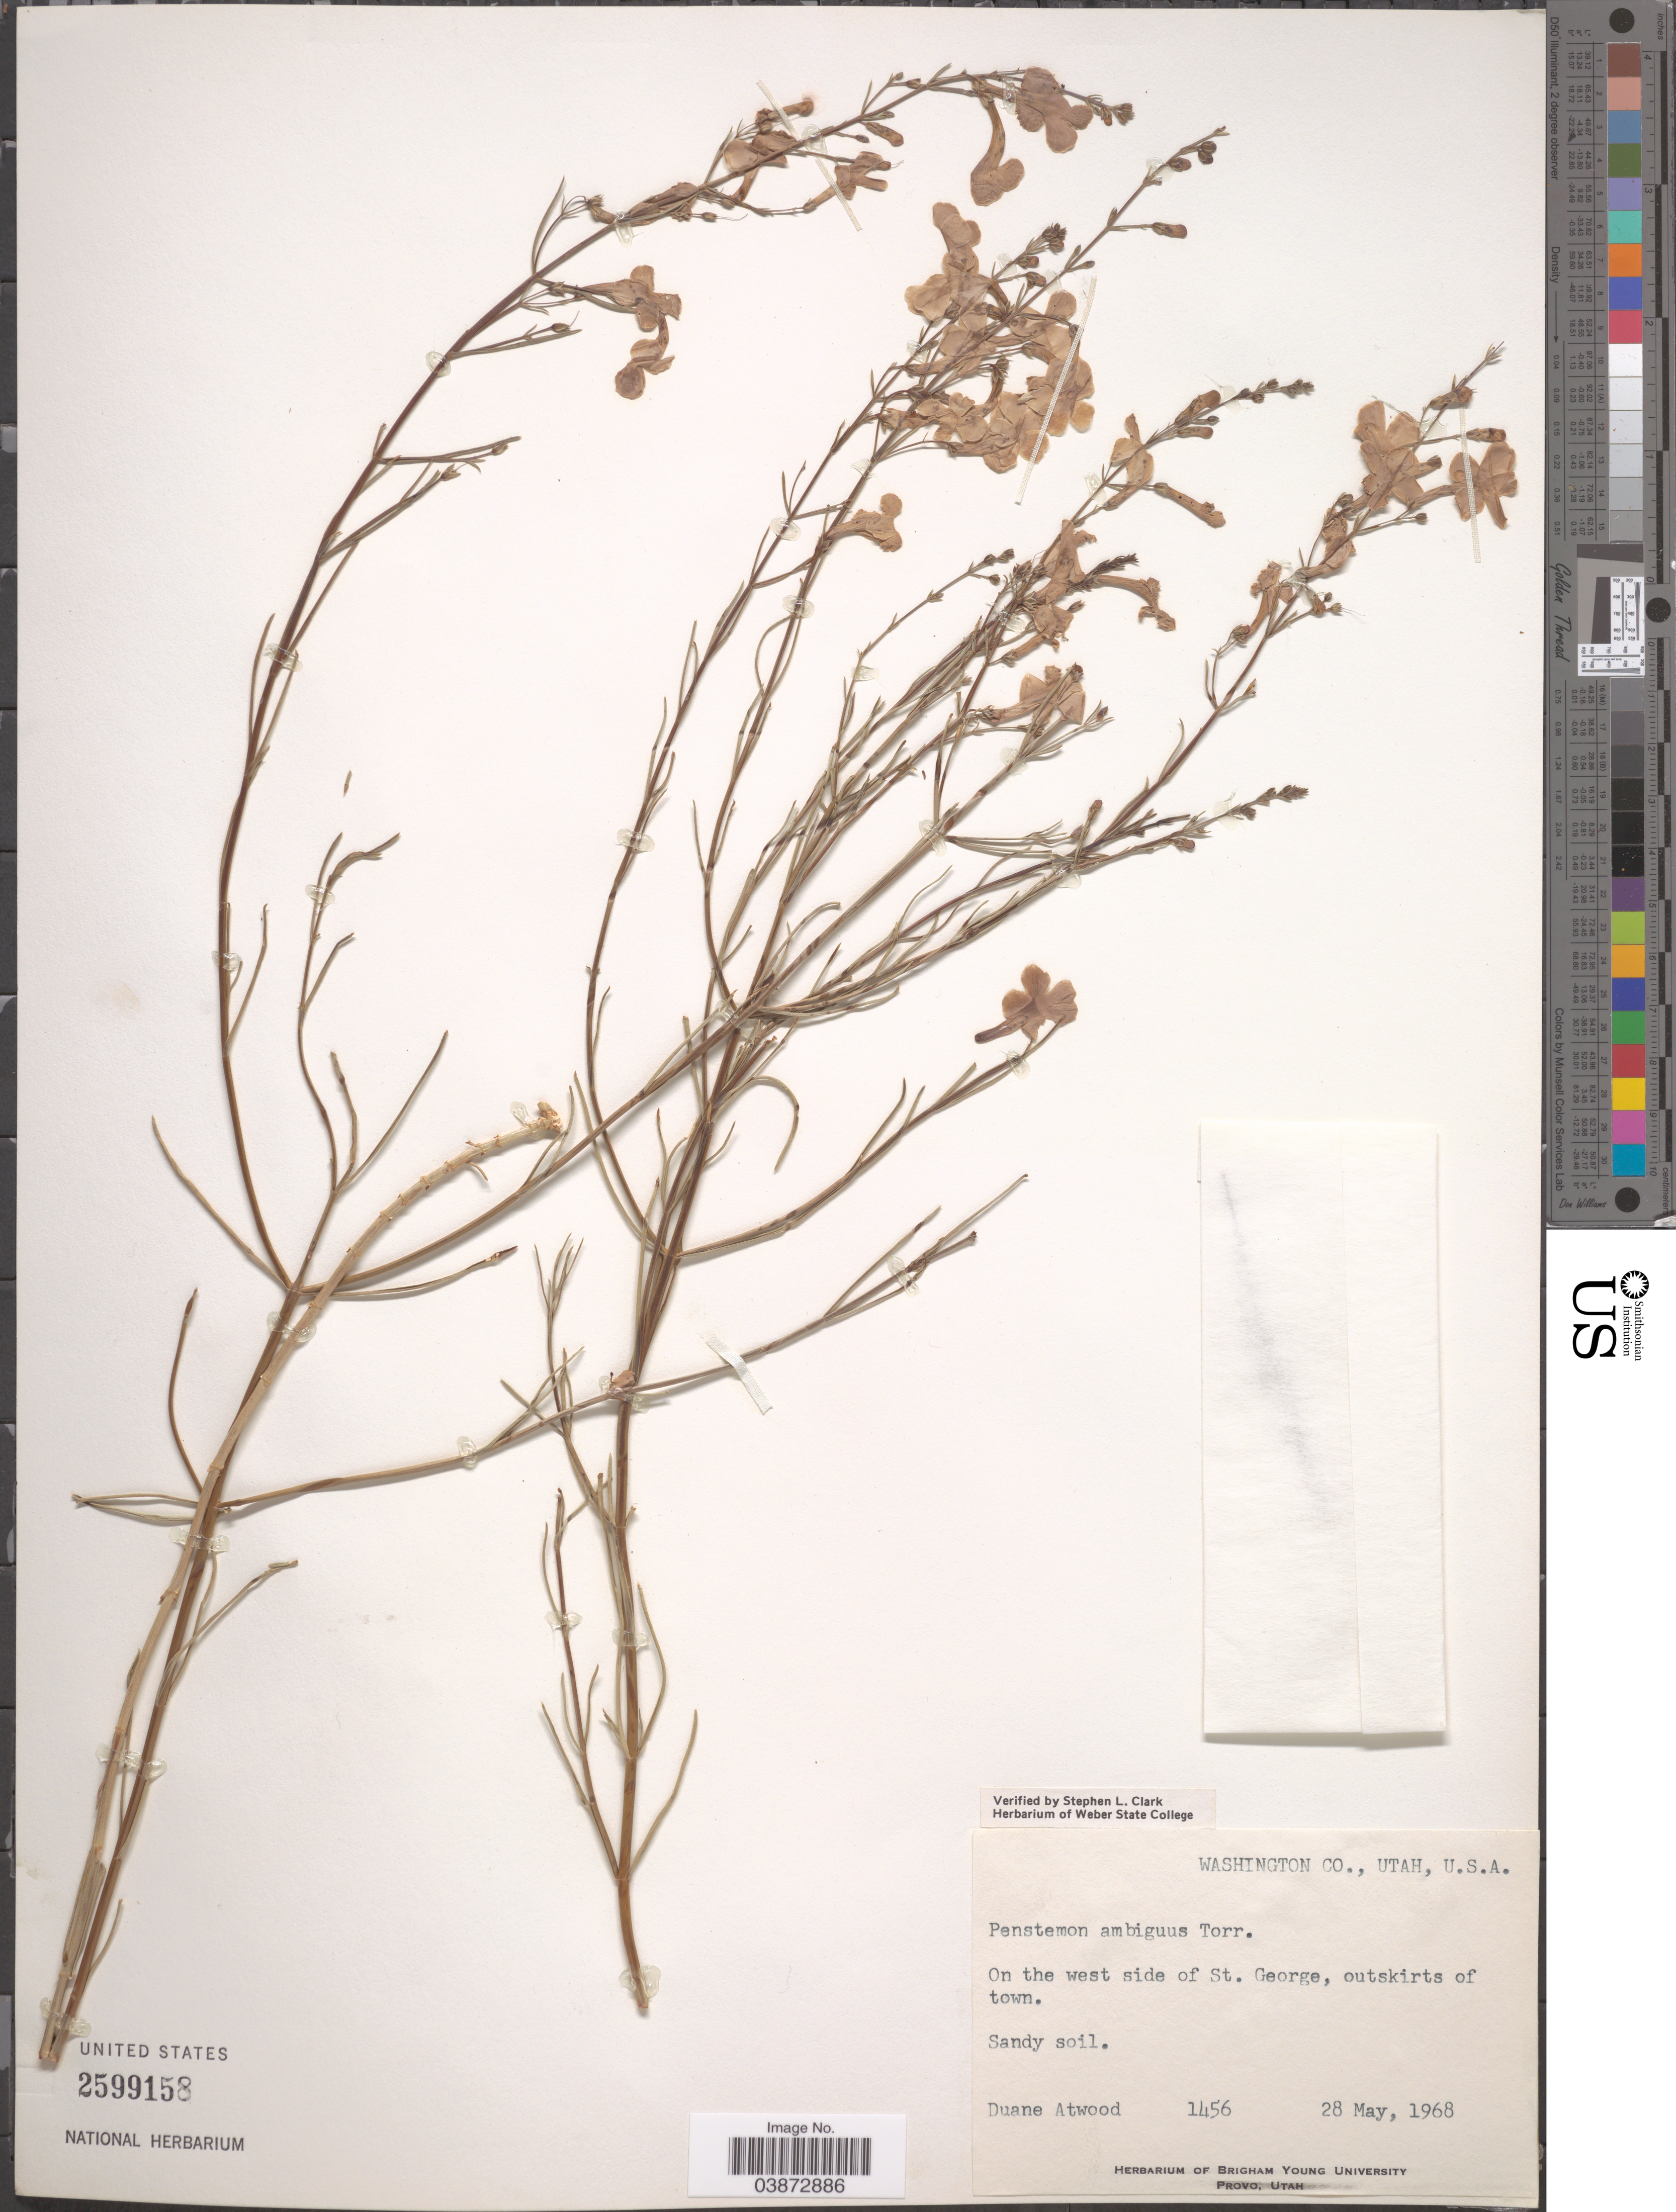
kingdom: Plantae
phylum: Tracheophyta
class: Magnoliopsida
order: Lamiales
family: Plantaginaceae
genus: Penstemon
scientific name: Penstemon ambiguus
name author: Torr.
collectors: D. Atwood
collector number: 1456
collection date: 1968-05-28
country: United States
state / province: Utah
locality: Washington Co. On the west side of St. George, outskirts of town.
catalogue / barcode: US 2599158